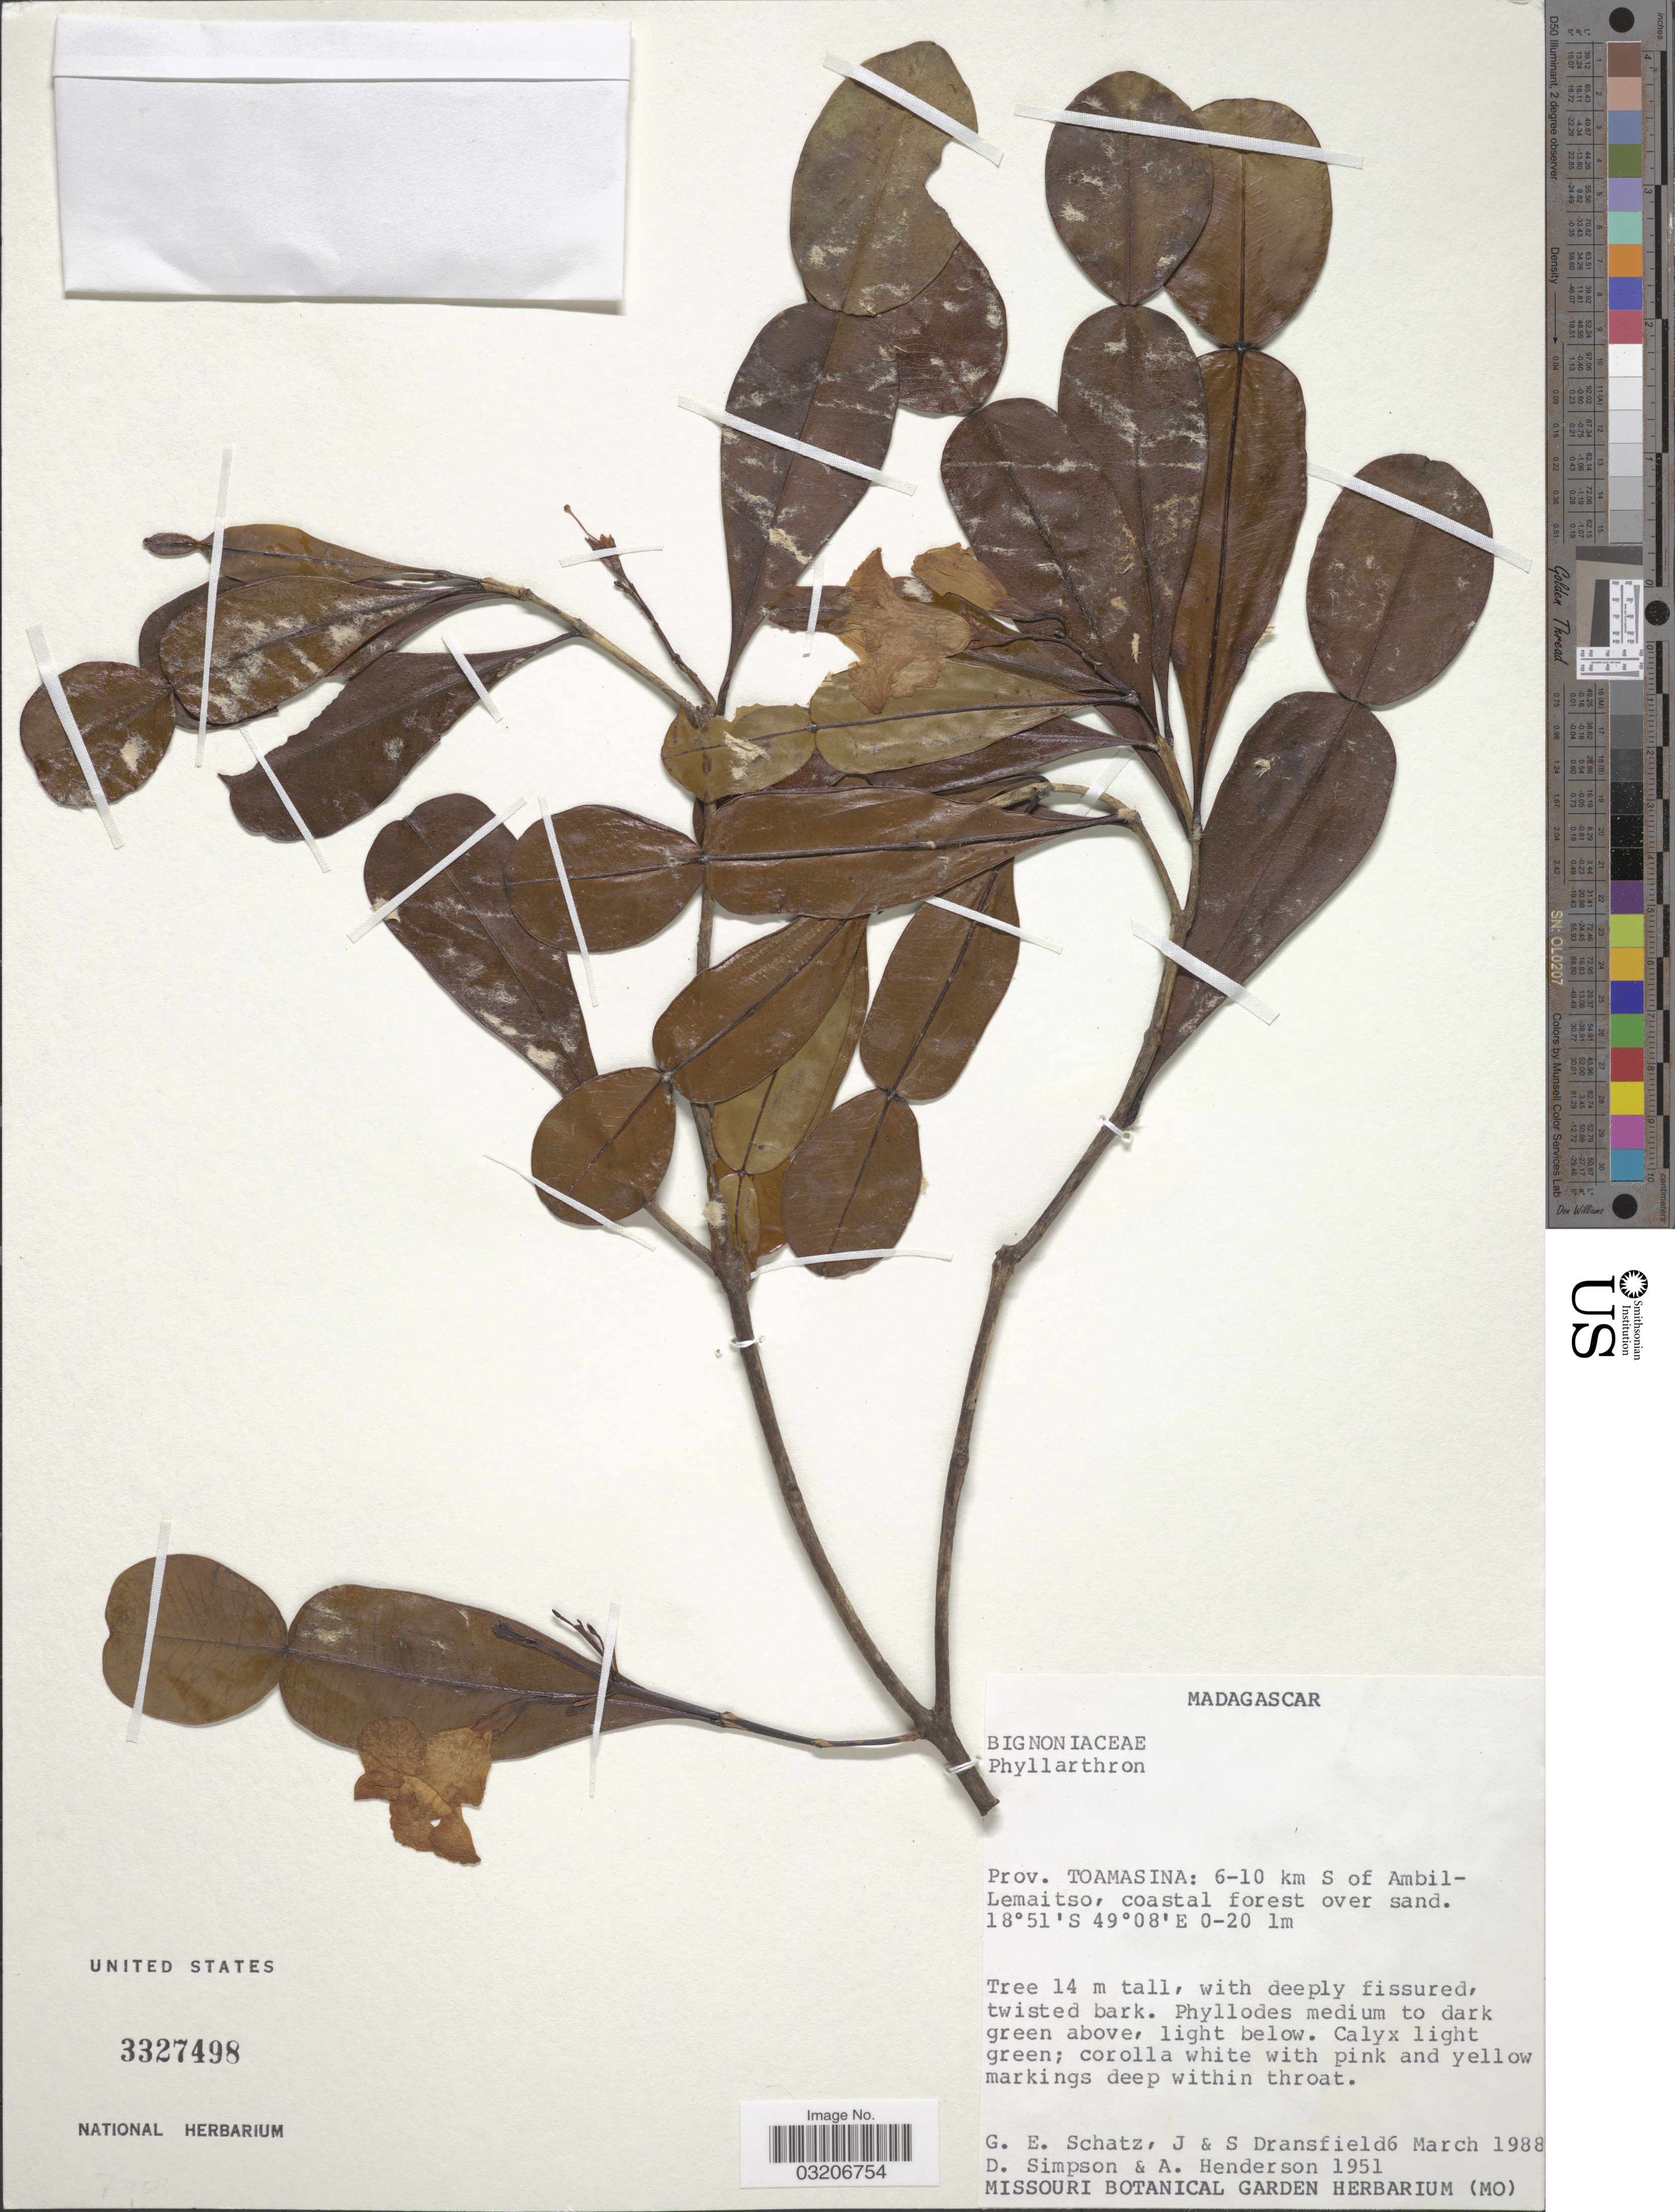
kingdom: Plantae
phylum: Tracheophyta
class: Magnoliopsida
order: Lamiales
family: Bignoniaceae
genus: Phyllarthron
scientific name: Phyllarthron sp.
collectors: G. Schatz, J. Dransfield, S. Dransfield, D. Simpson & A. Henderson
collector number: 1951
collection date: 1988-03-06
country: Madagascar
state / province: Atsinanana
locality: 6-10 km S of Ambil-Lemaitso, coastal forest over sand.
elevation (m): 0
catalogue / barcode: US 3327498